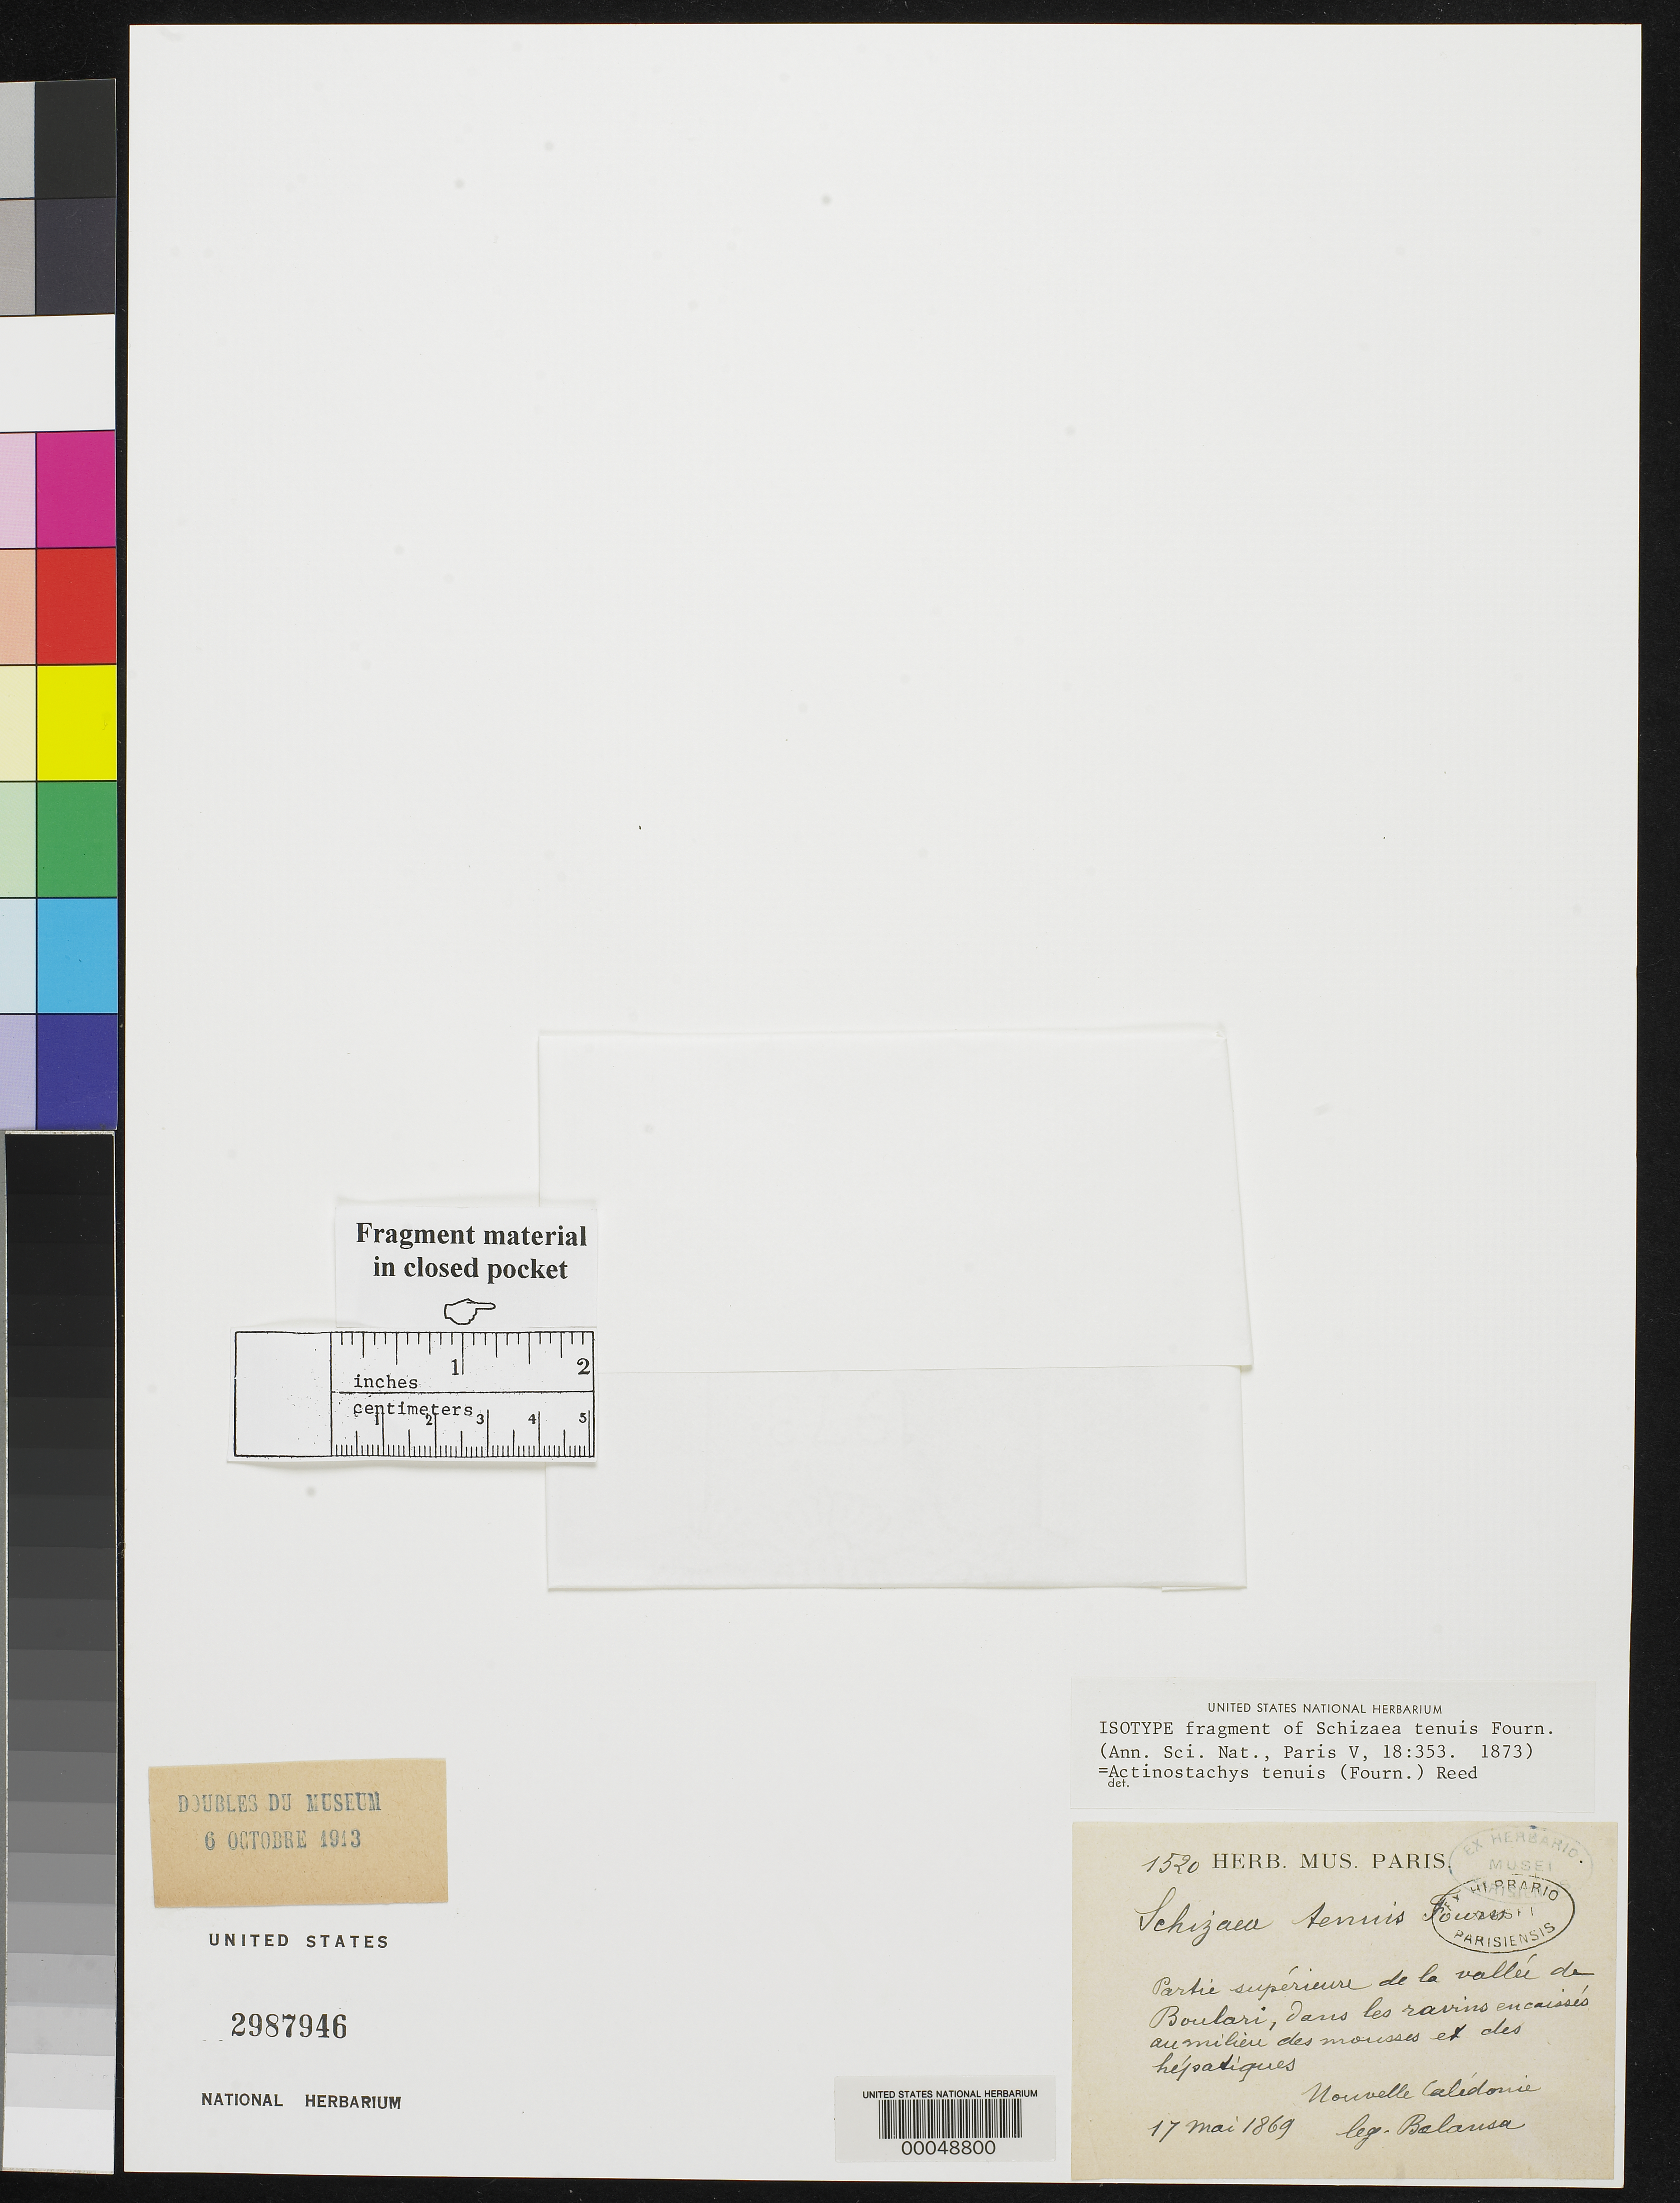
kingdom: Plantae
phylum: Tracheophyta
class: Polypodiopsida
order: Schizaeales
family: Schizaeaceae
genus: Schizaea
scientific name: Schizaea tenuis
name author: E. Fourn.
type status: Isotype Fragment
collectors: B. Balansa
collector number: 1520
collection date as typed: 17 May 1869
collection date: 1869-05-17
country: New Caledonia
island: New Caledonia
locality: Upper valley of Boulari.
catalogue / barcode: US 2987946